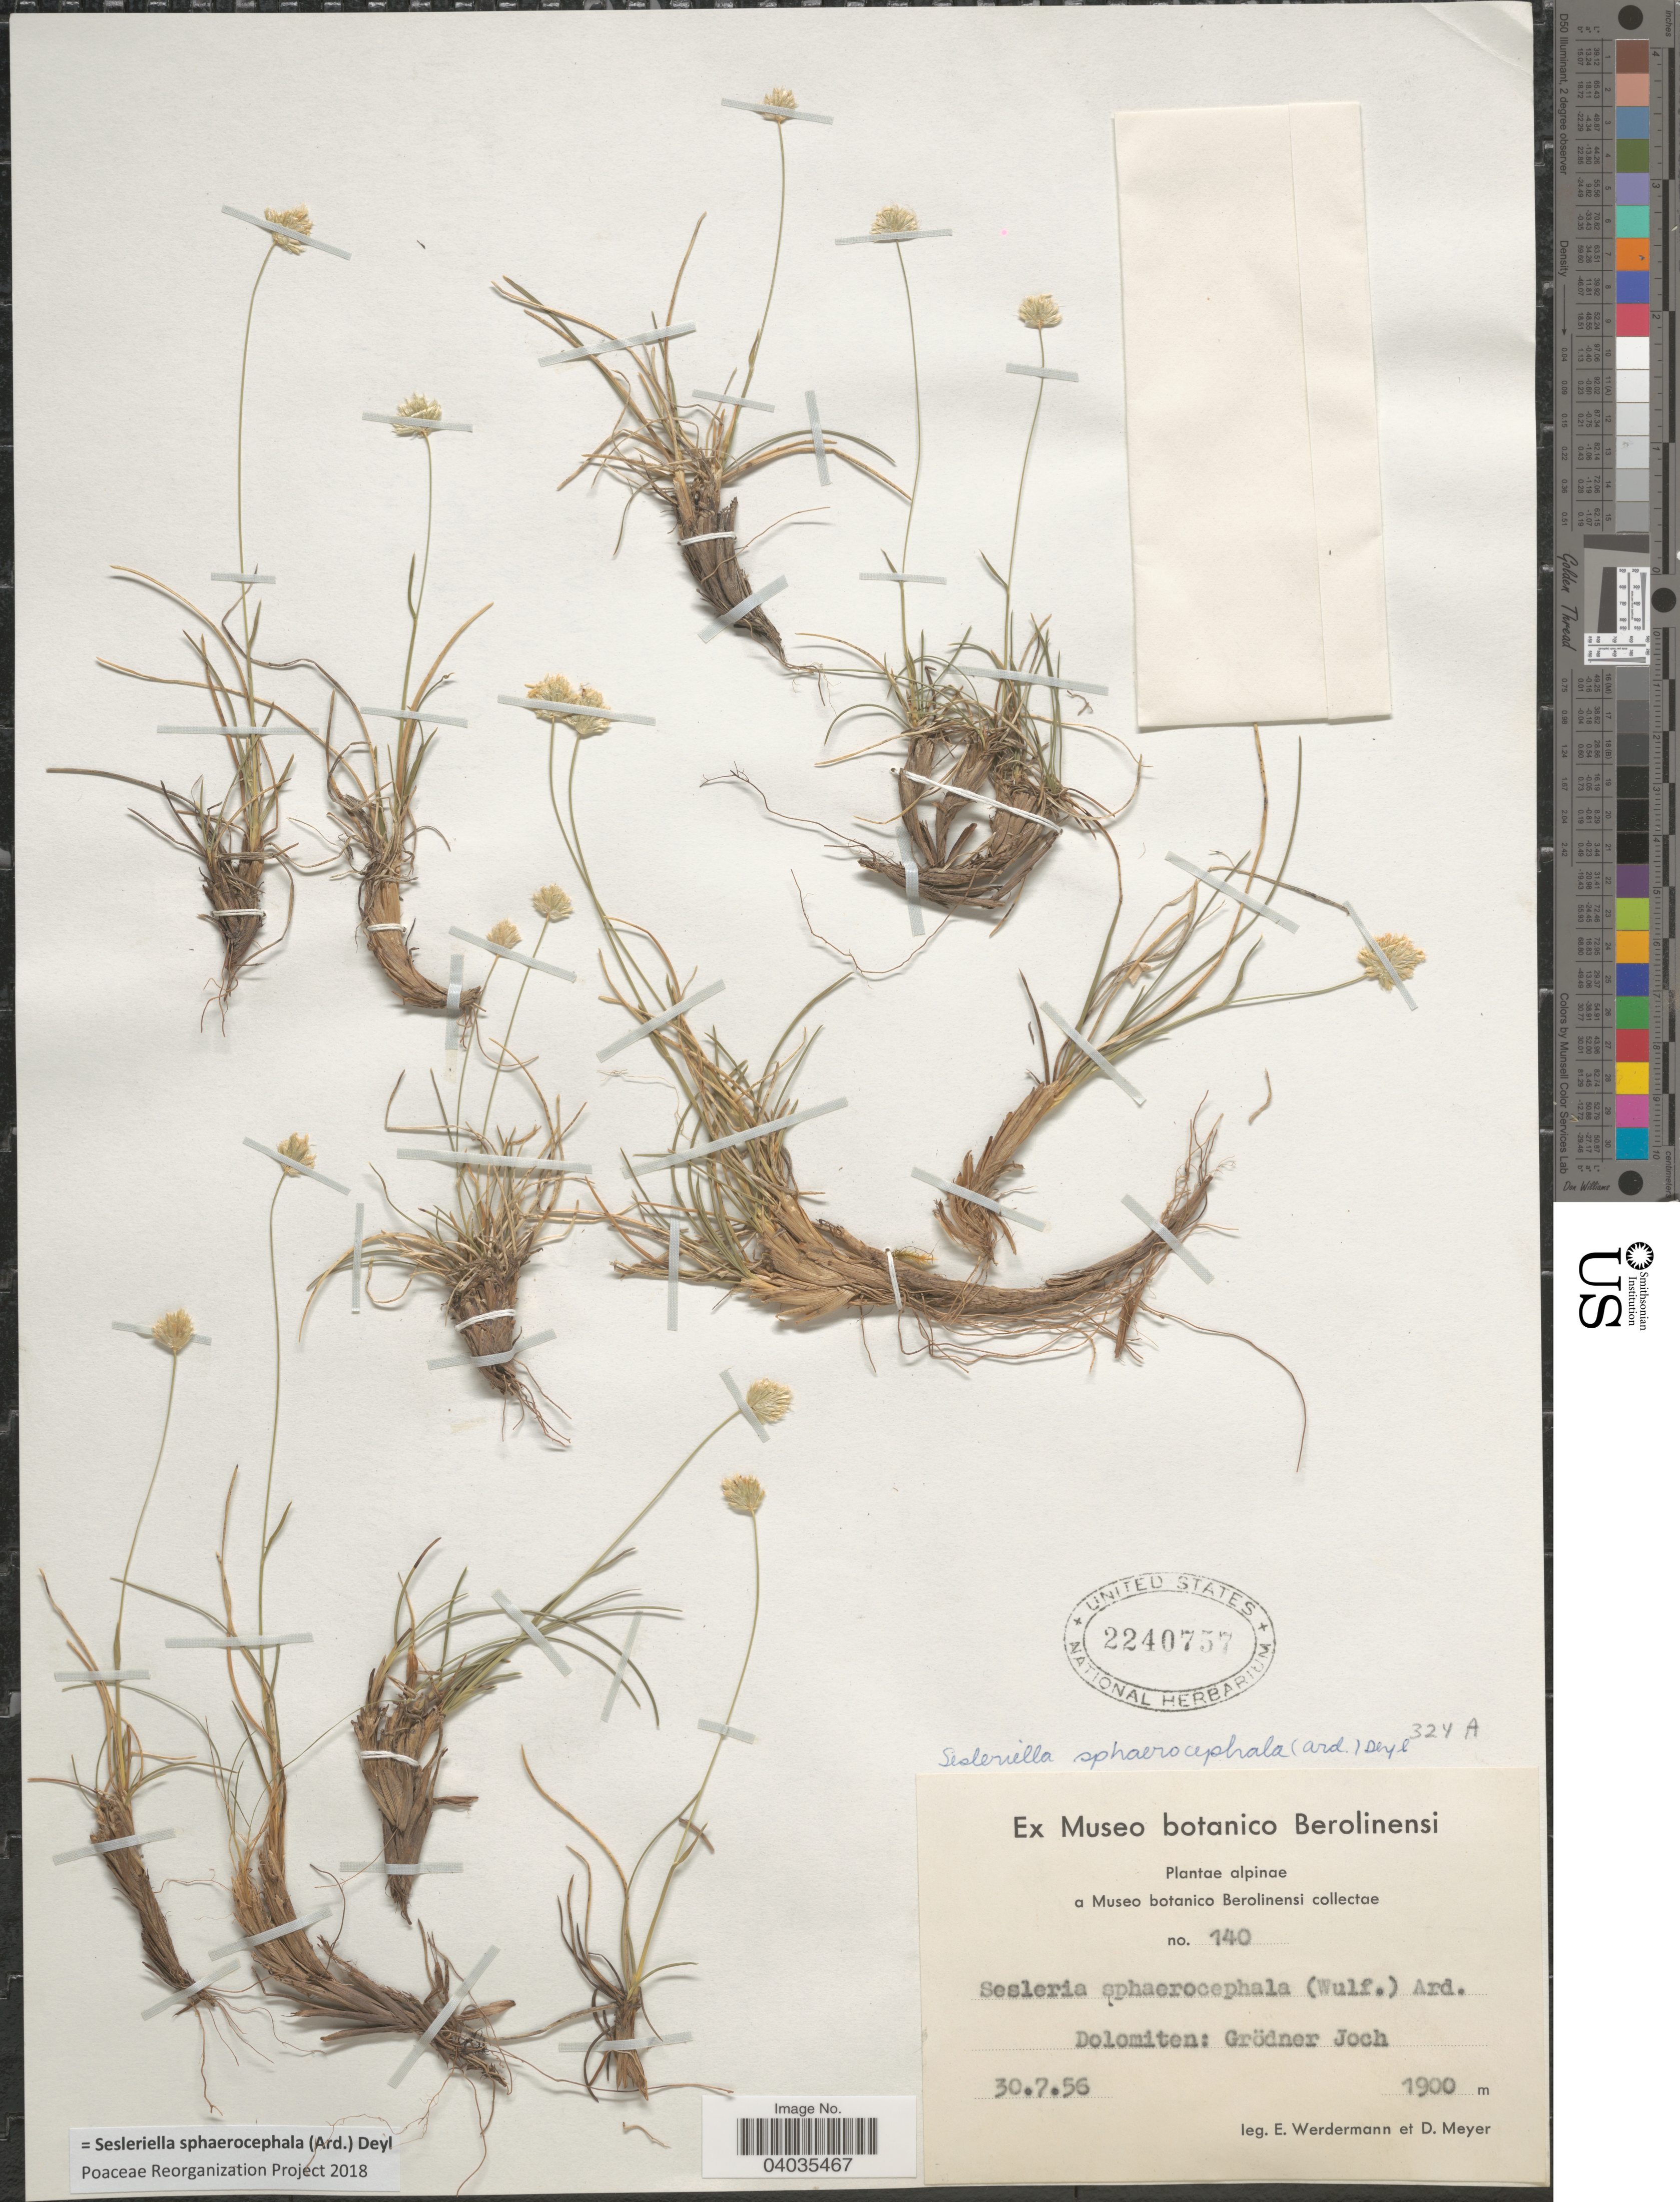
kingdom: Plantae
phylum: Tracheophyta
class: Liliopsida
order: Poales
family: Poaceae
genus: Sesleriella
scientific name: Sesleriella sphaerocephala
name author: (Ard.) Deyl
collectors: E. Werdermann & D. Meyer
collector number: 140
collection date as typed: Transcribed d/m/y: 30/7/56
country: Italy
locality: Alpinae. Dolomiten: Grödner Joch.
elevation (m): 1900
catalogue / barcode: US 2240757